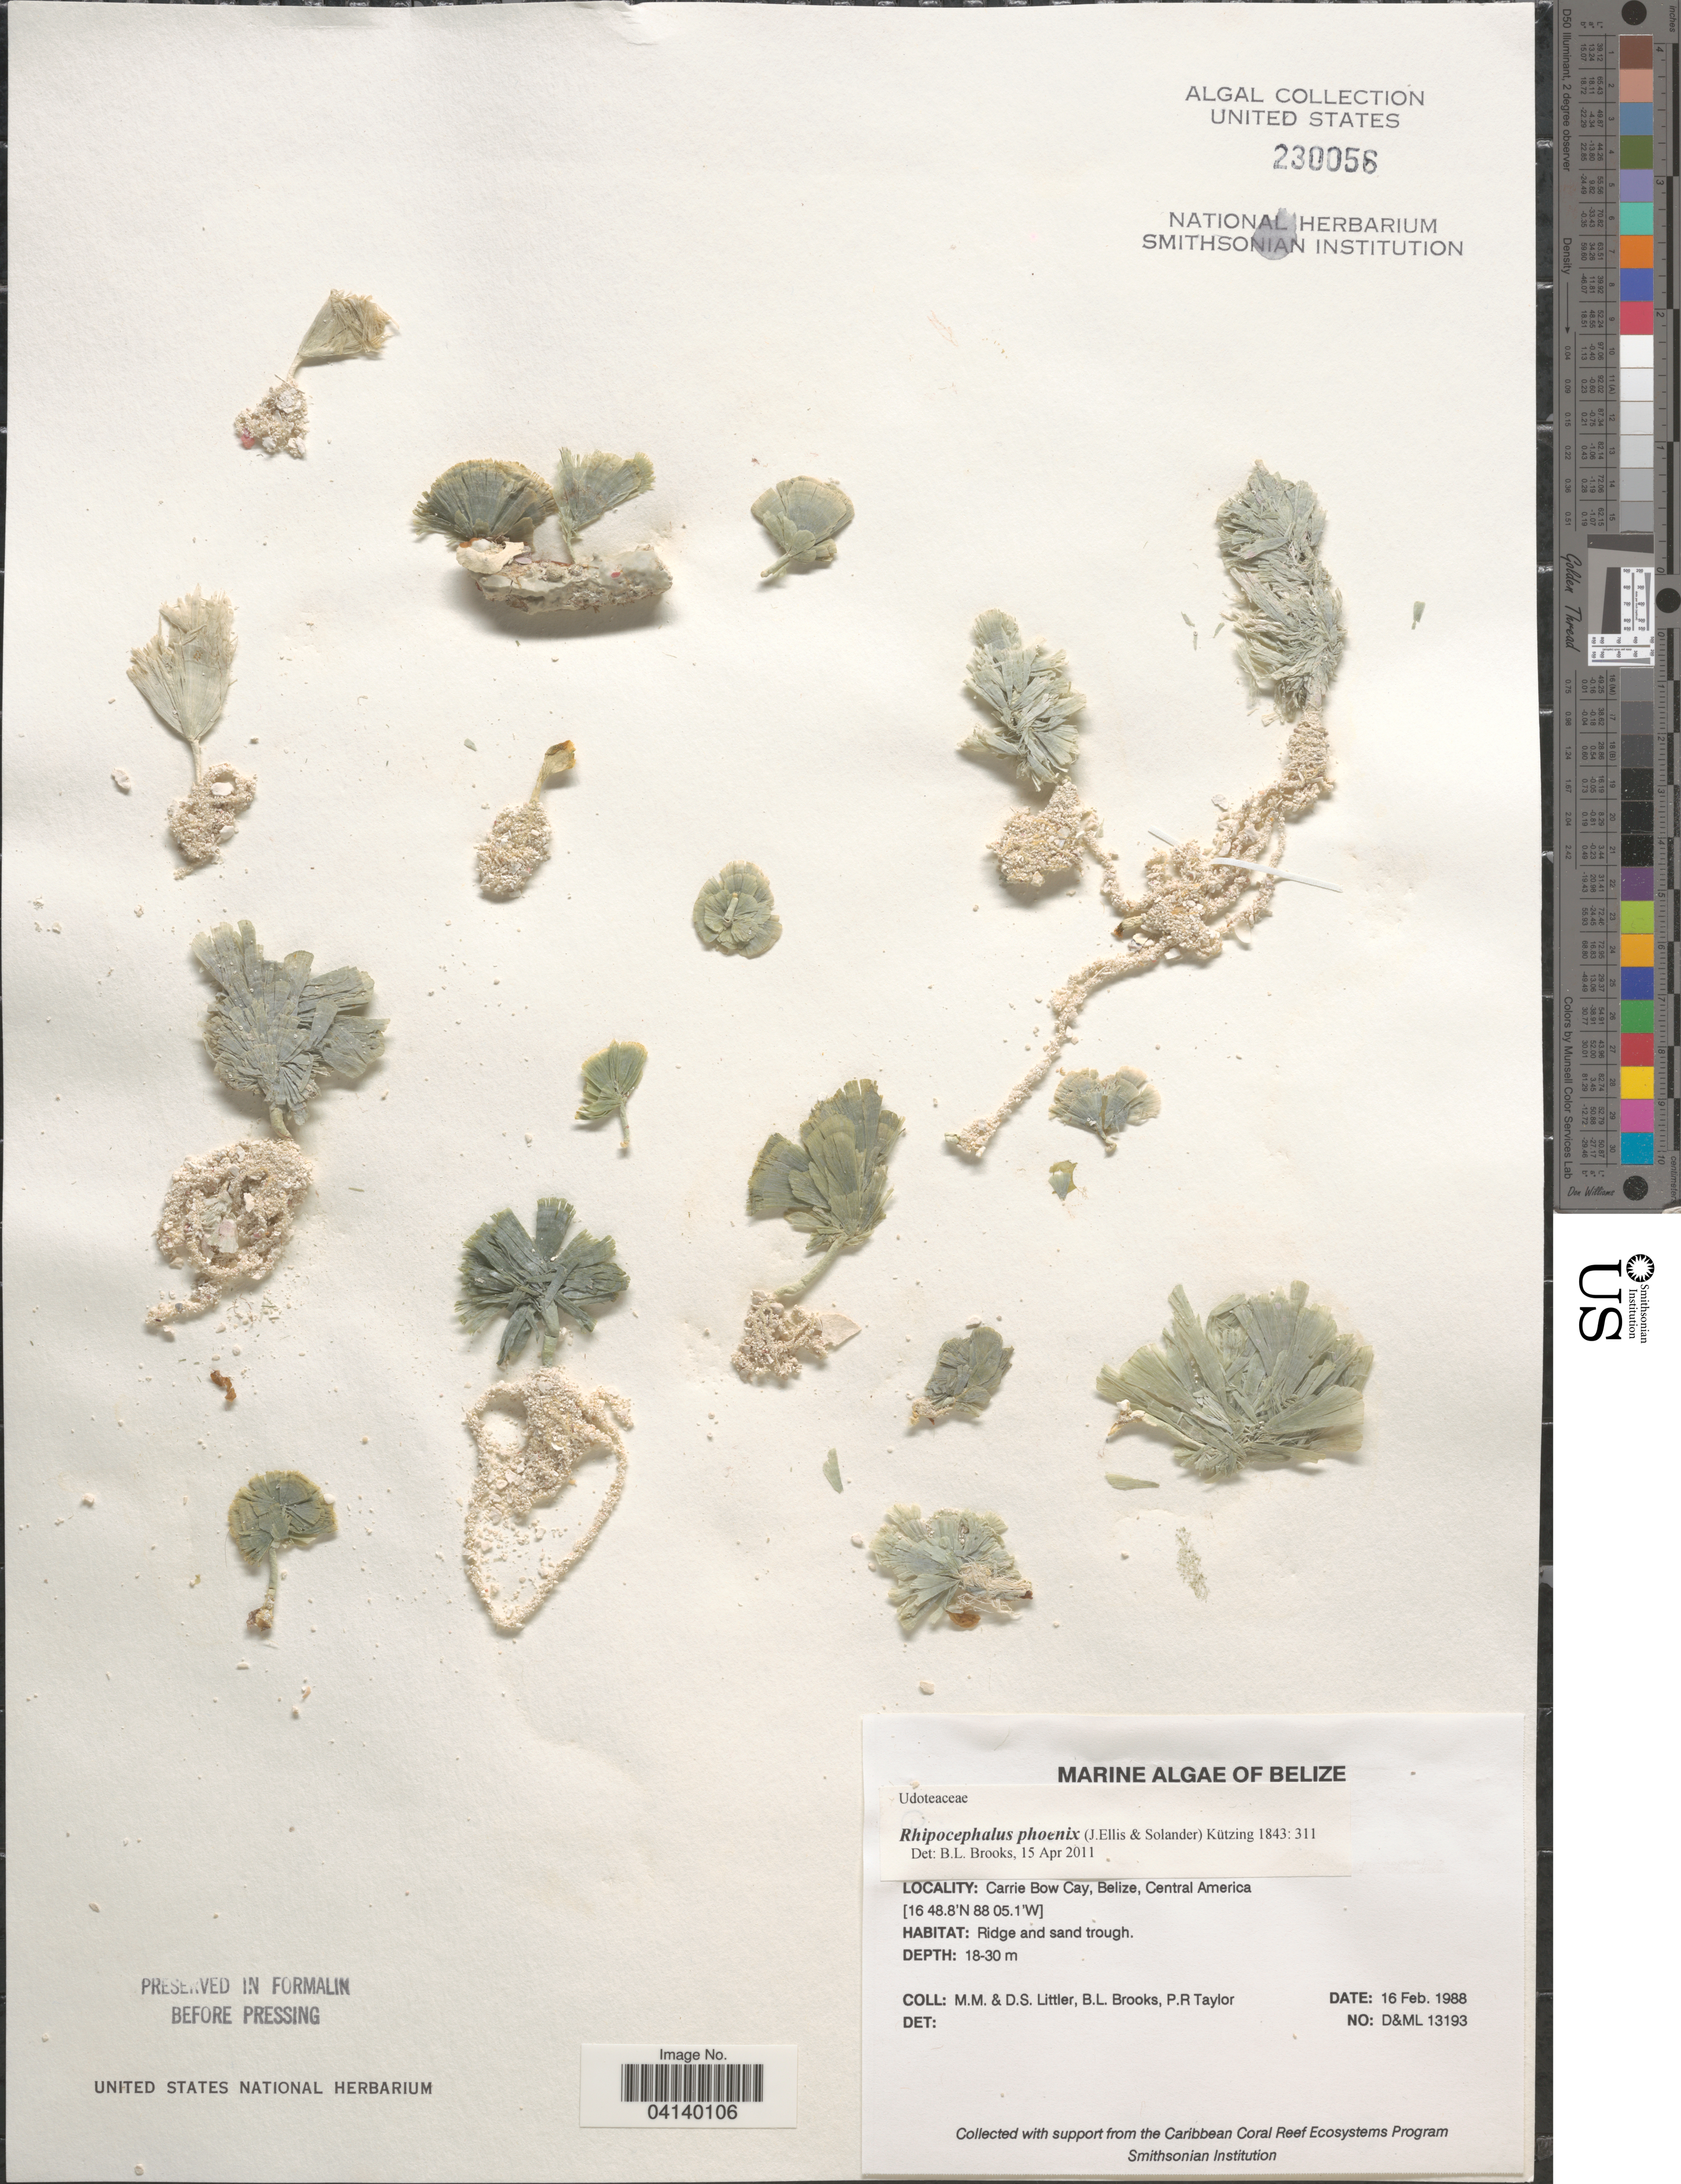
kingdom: Plantae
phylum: Chlorophyta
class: Ulvophyceae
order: Bryopsidales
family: Udoteaceae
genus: Rhipocephalus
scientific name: Rhipocephalus phoenix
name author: (J. Ellis & Sol.) Kütz.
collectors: D. S. Littler, B. Brooks & P. R. Taylor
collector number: D&ML13193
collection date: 1988-02-16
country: Belize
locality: Carrie Bow Cay.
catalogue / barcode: US 230056